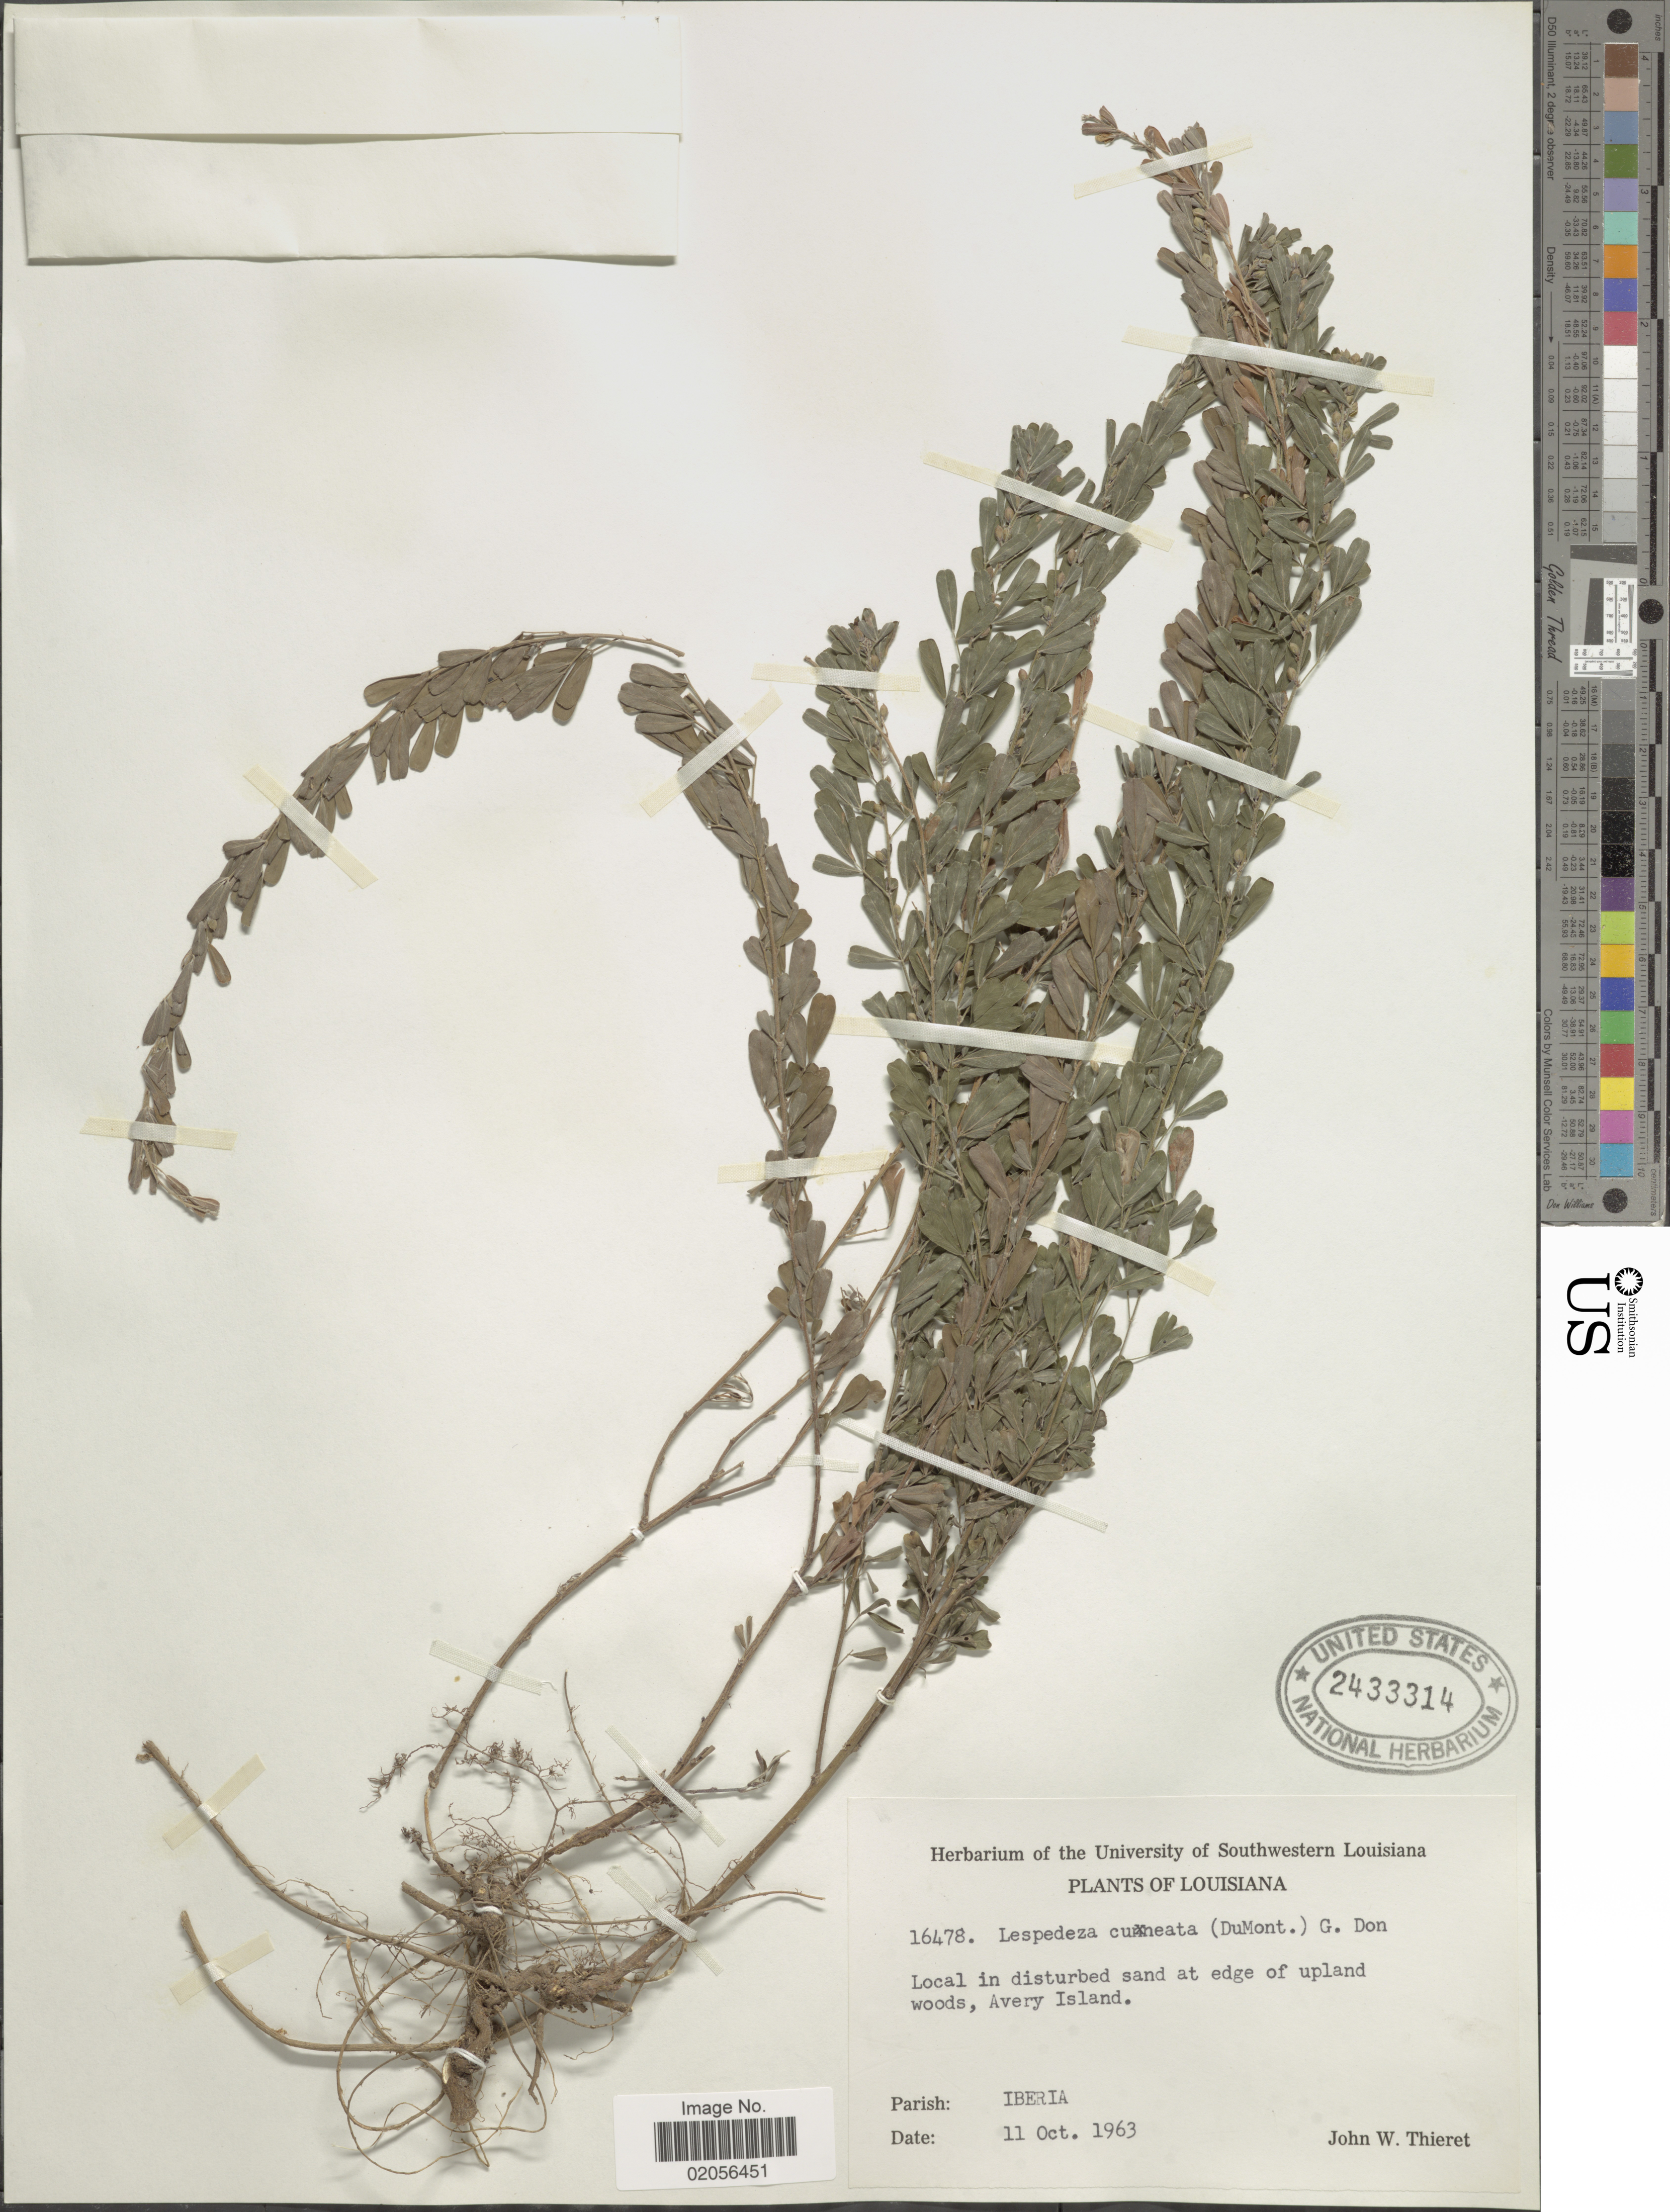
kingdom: Plantae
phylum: Tracheophyta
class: Magnoliopsida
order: Fabales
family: Fabaceae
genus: Lespedeza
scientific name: Lespedeza cuneata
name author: (Dum. Cours.) G. Don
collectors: J. W. Thieret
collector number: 16478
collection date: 1963-10-11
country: United States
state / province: Louisiana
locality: Local in disturbed sand at edge of upland woods, Avery Island, Parish: Iberia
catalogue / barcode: US 2433314